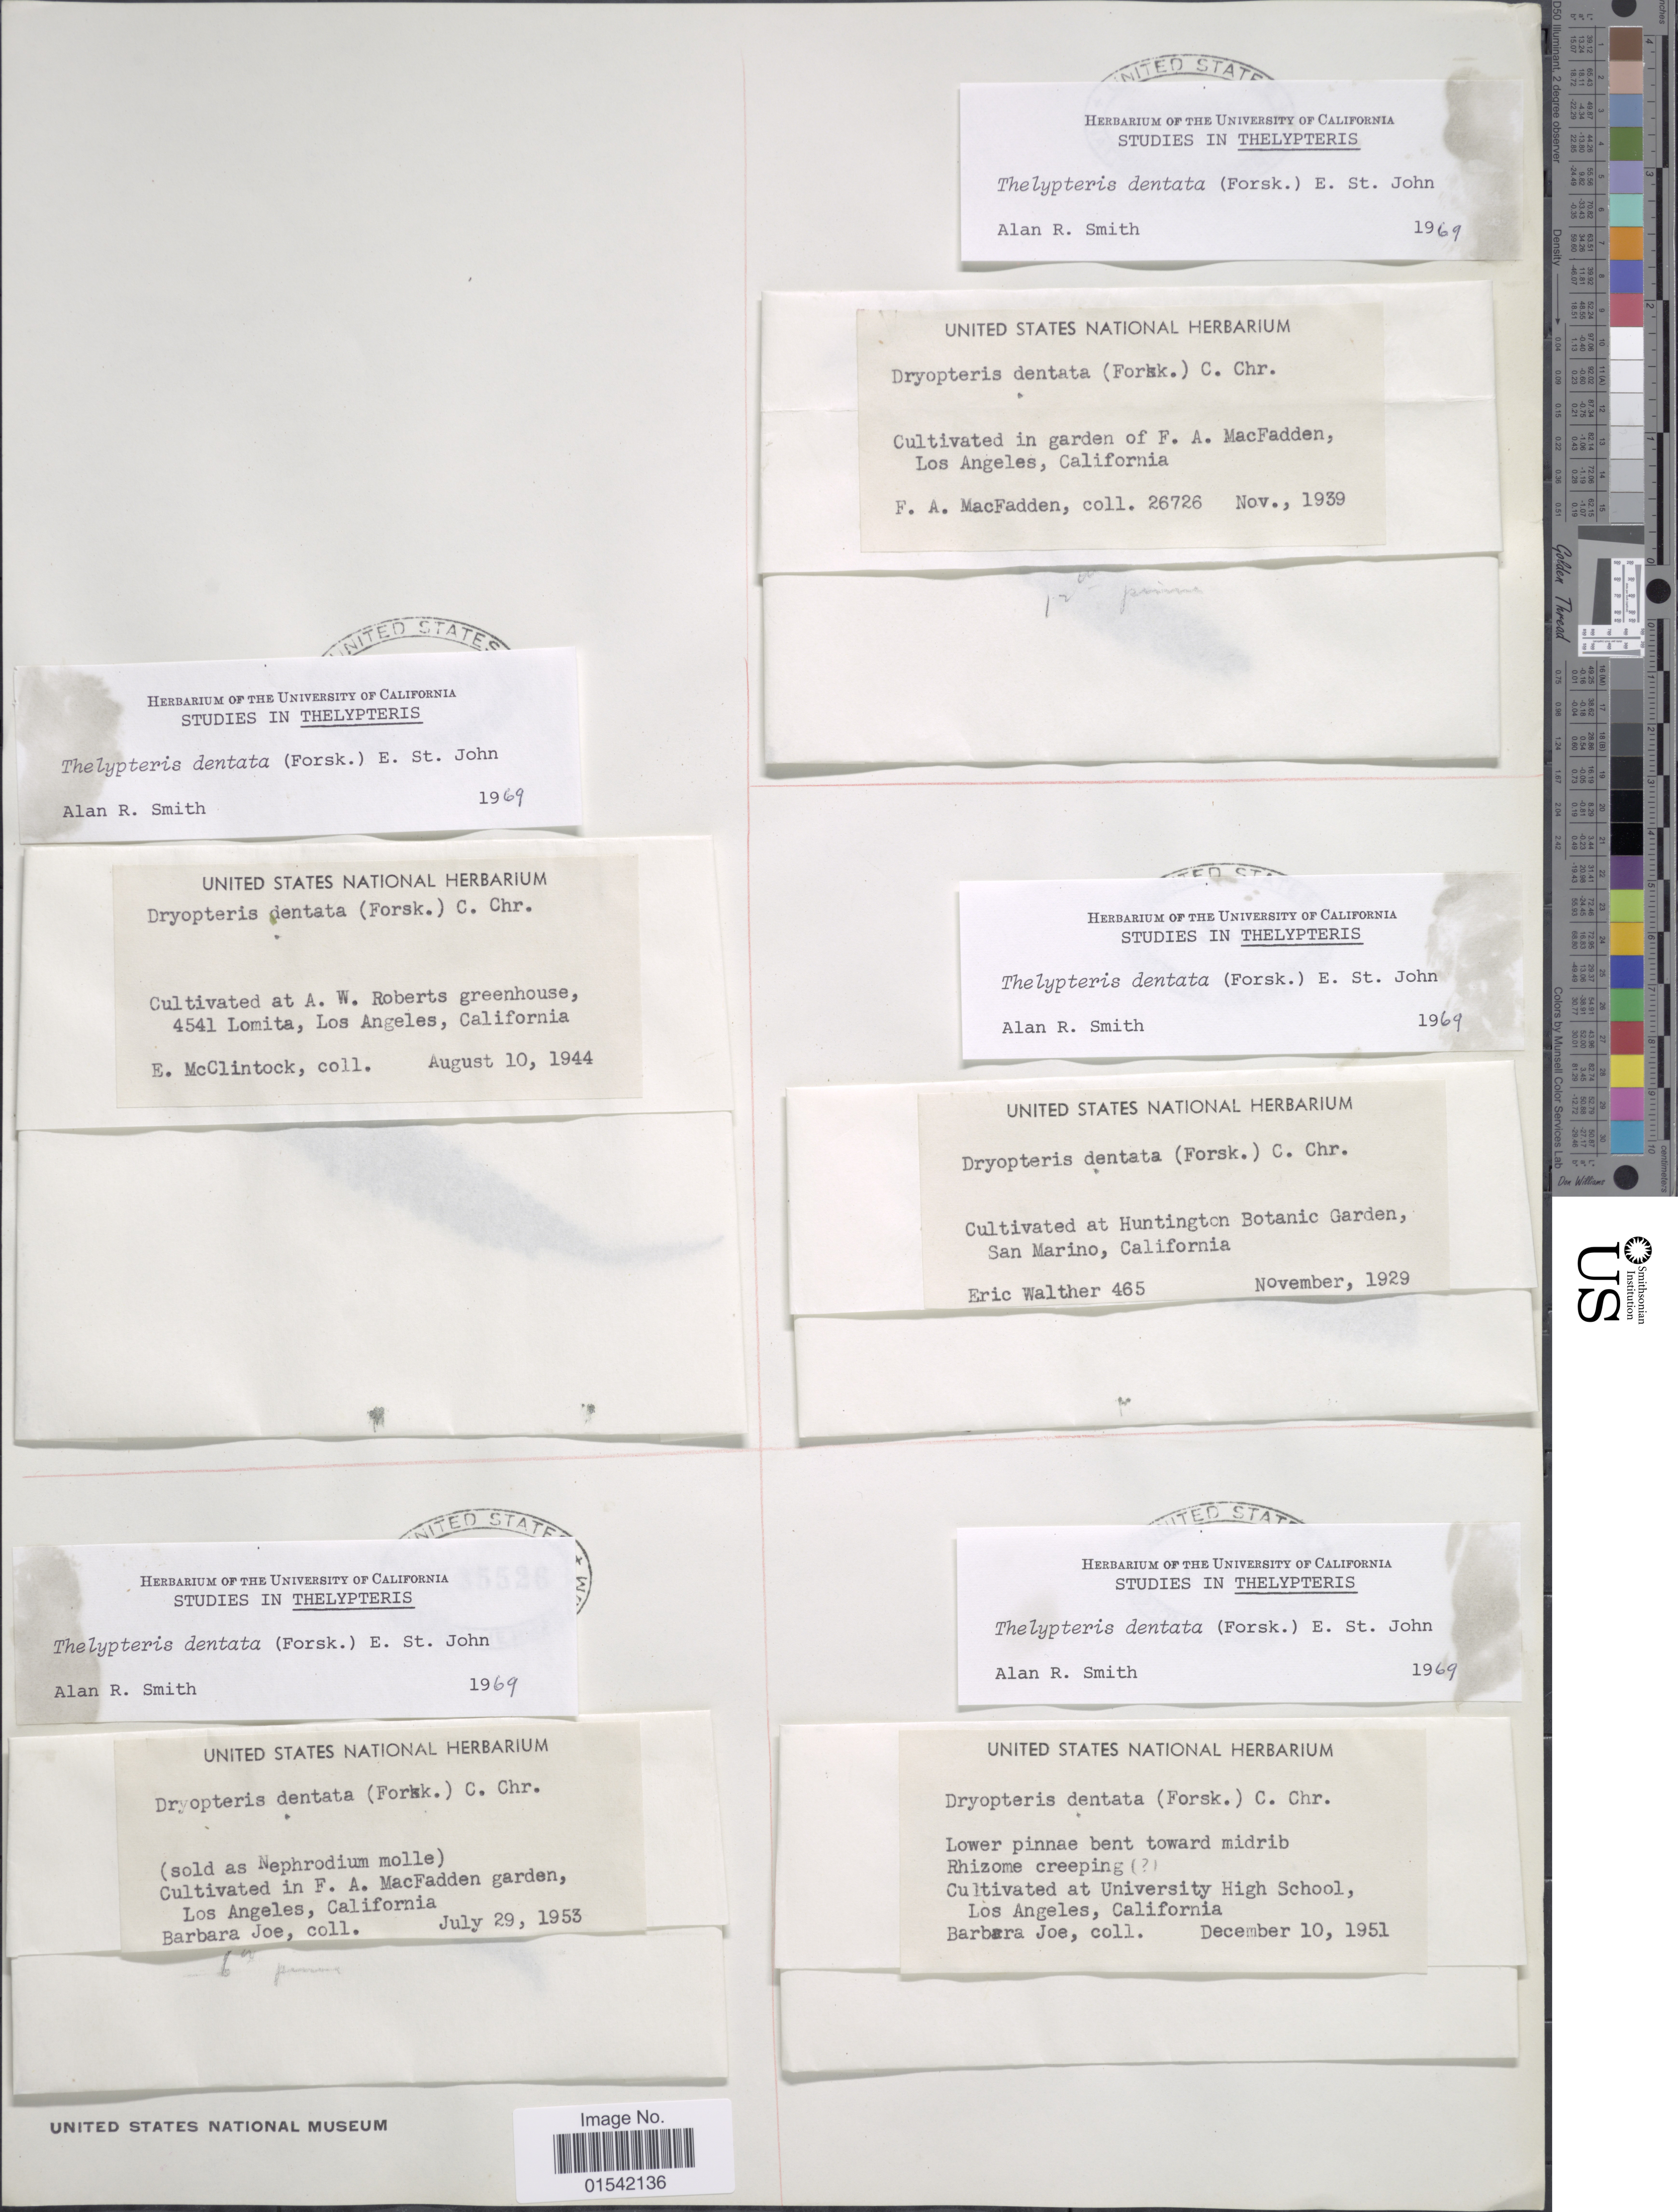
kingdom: Plantae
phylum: Tracheophyta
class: Polypodiopsida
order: Polypodiales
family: Thelypteridaceae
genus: Cyclosorus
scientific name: Cyclosorus dentatus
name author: (Forssk.) Ching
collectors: B. Joe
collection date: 1953-07-29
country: United States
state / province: California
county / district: Los Angeles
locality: Cultivated in F. A. MacFadden garden, Los Angeles